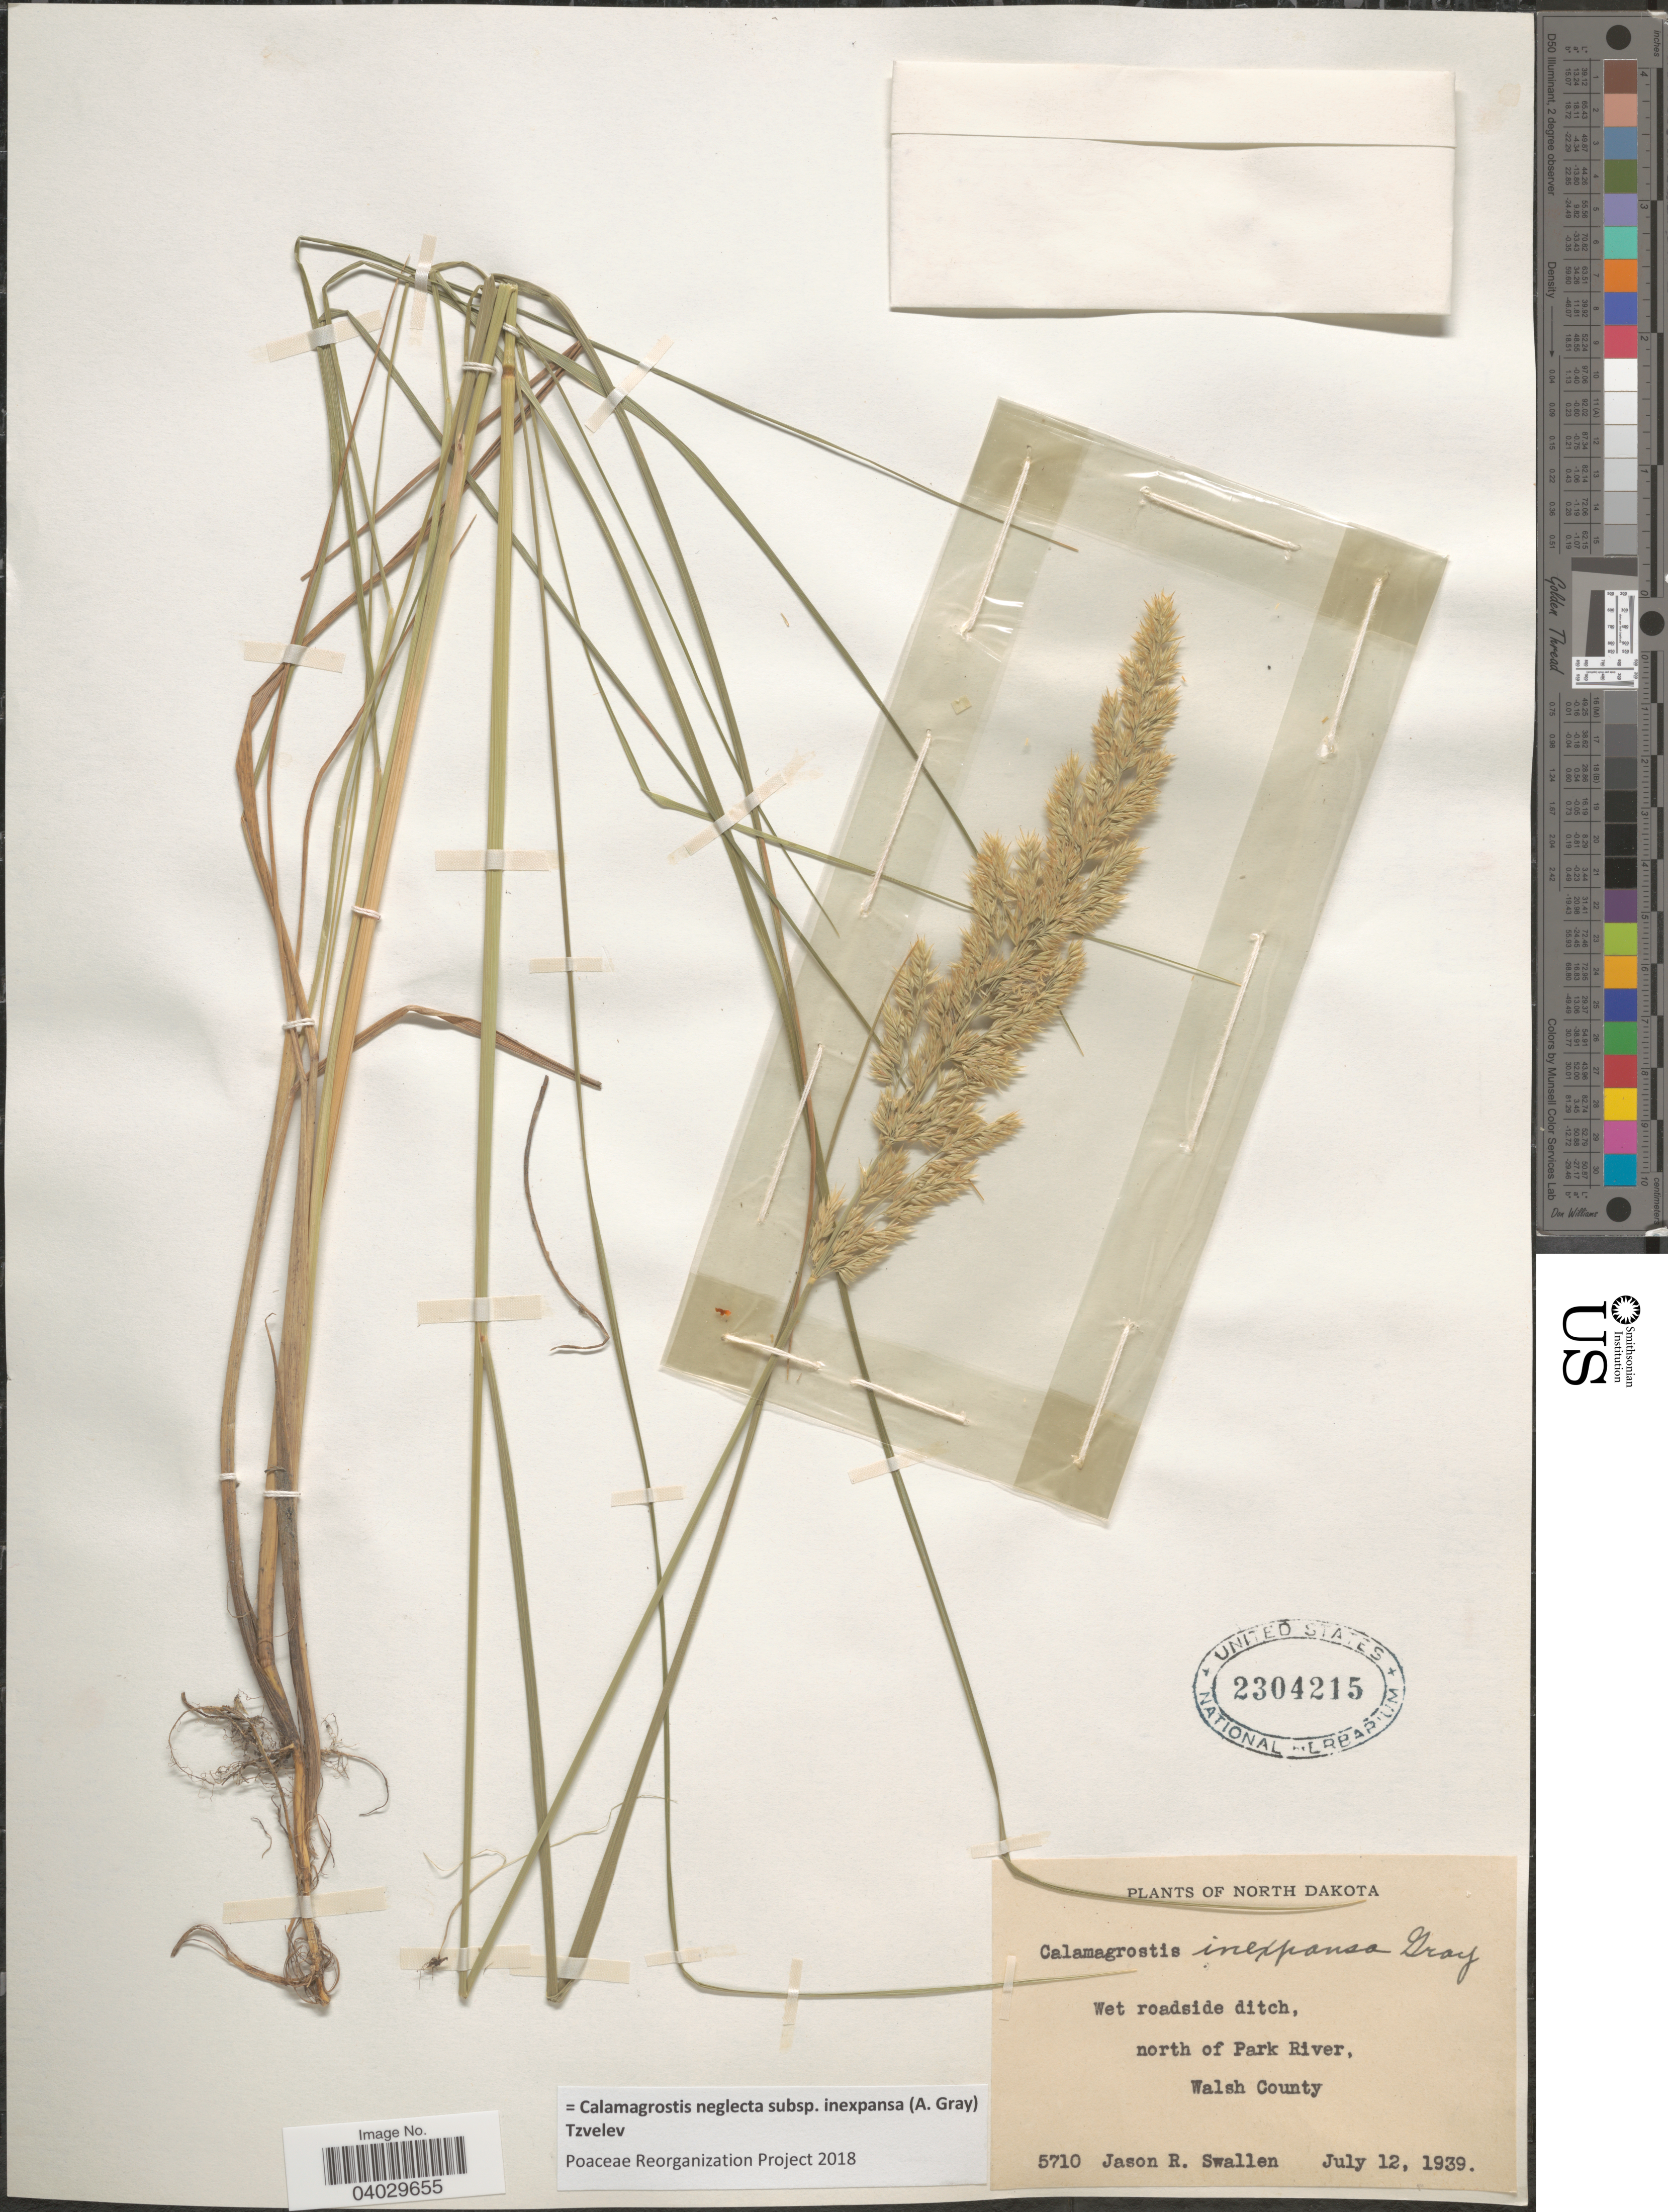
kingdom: Plantae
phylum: Tracheophyta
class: Liliopsida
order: Poales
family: Poaceae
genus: Calamagrostis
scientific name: Calamagrostis neglecta subsp. inexpansa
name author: (A. Gray) Tzvelev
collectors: J. R. Swallen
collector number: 5710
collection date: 1939-07-12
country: United States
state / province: North Dakota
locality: North of Park River, Walsh County.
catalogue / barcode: US 2304215